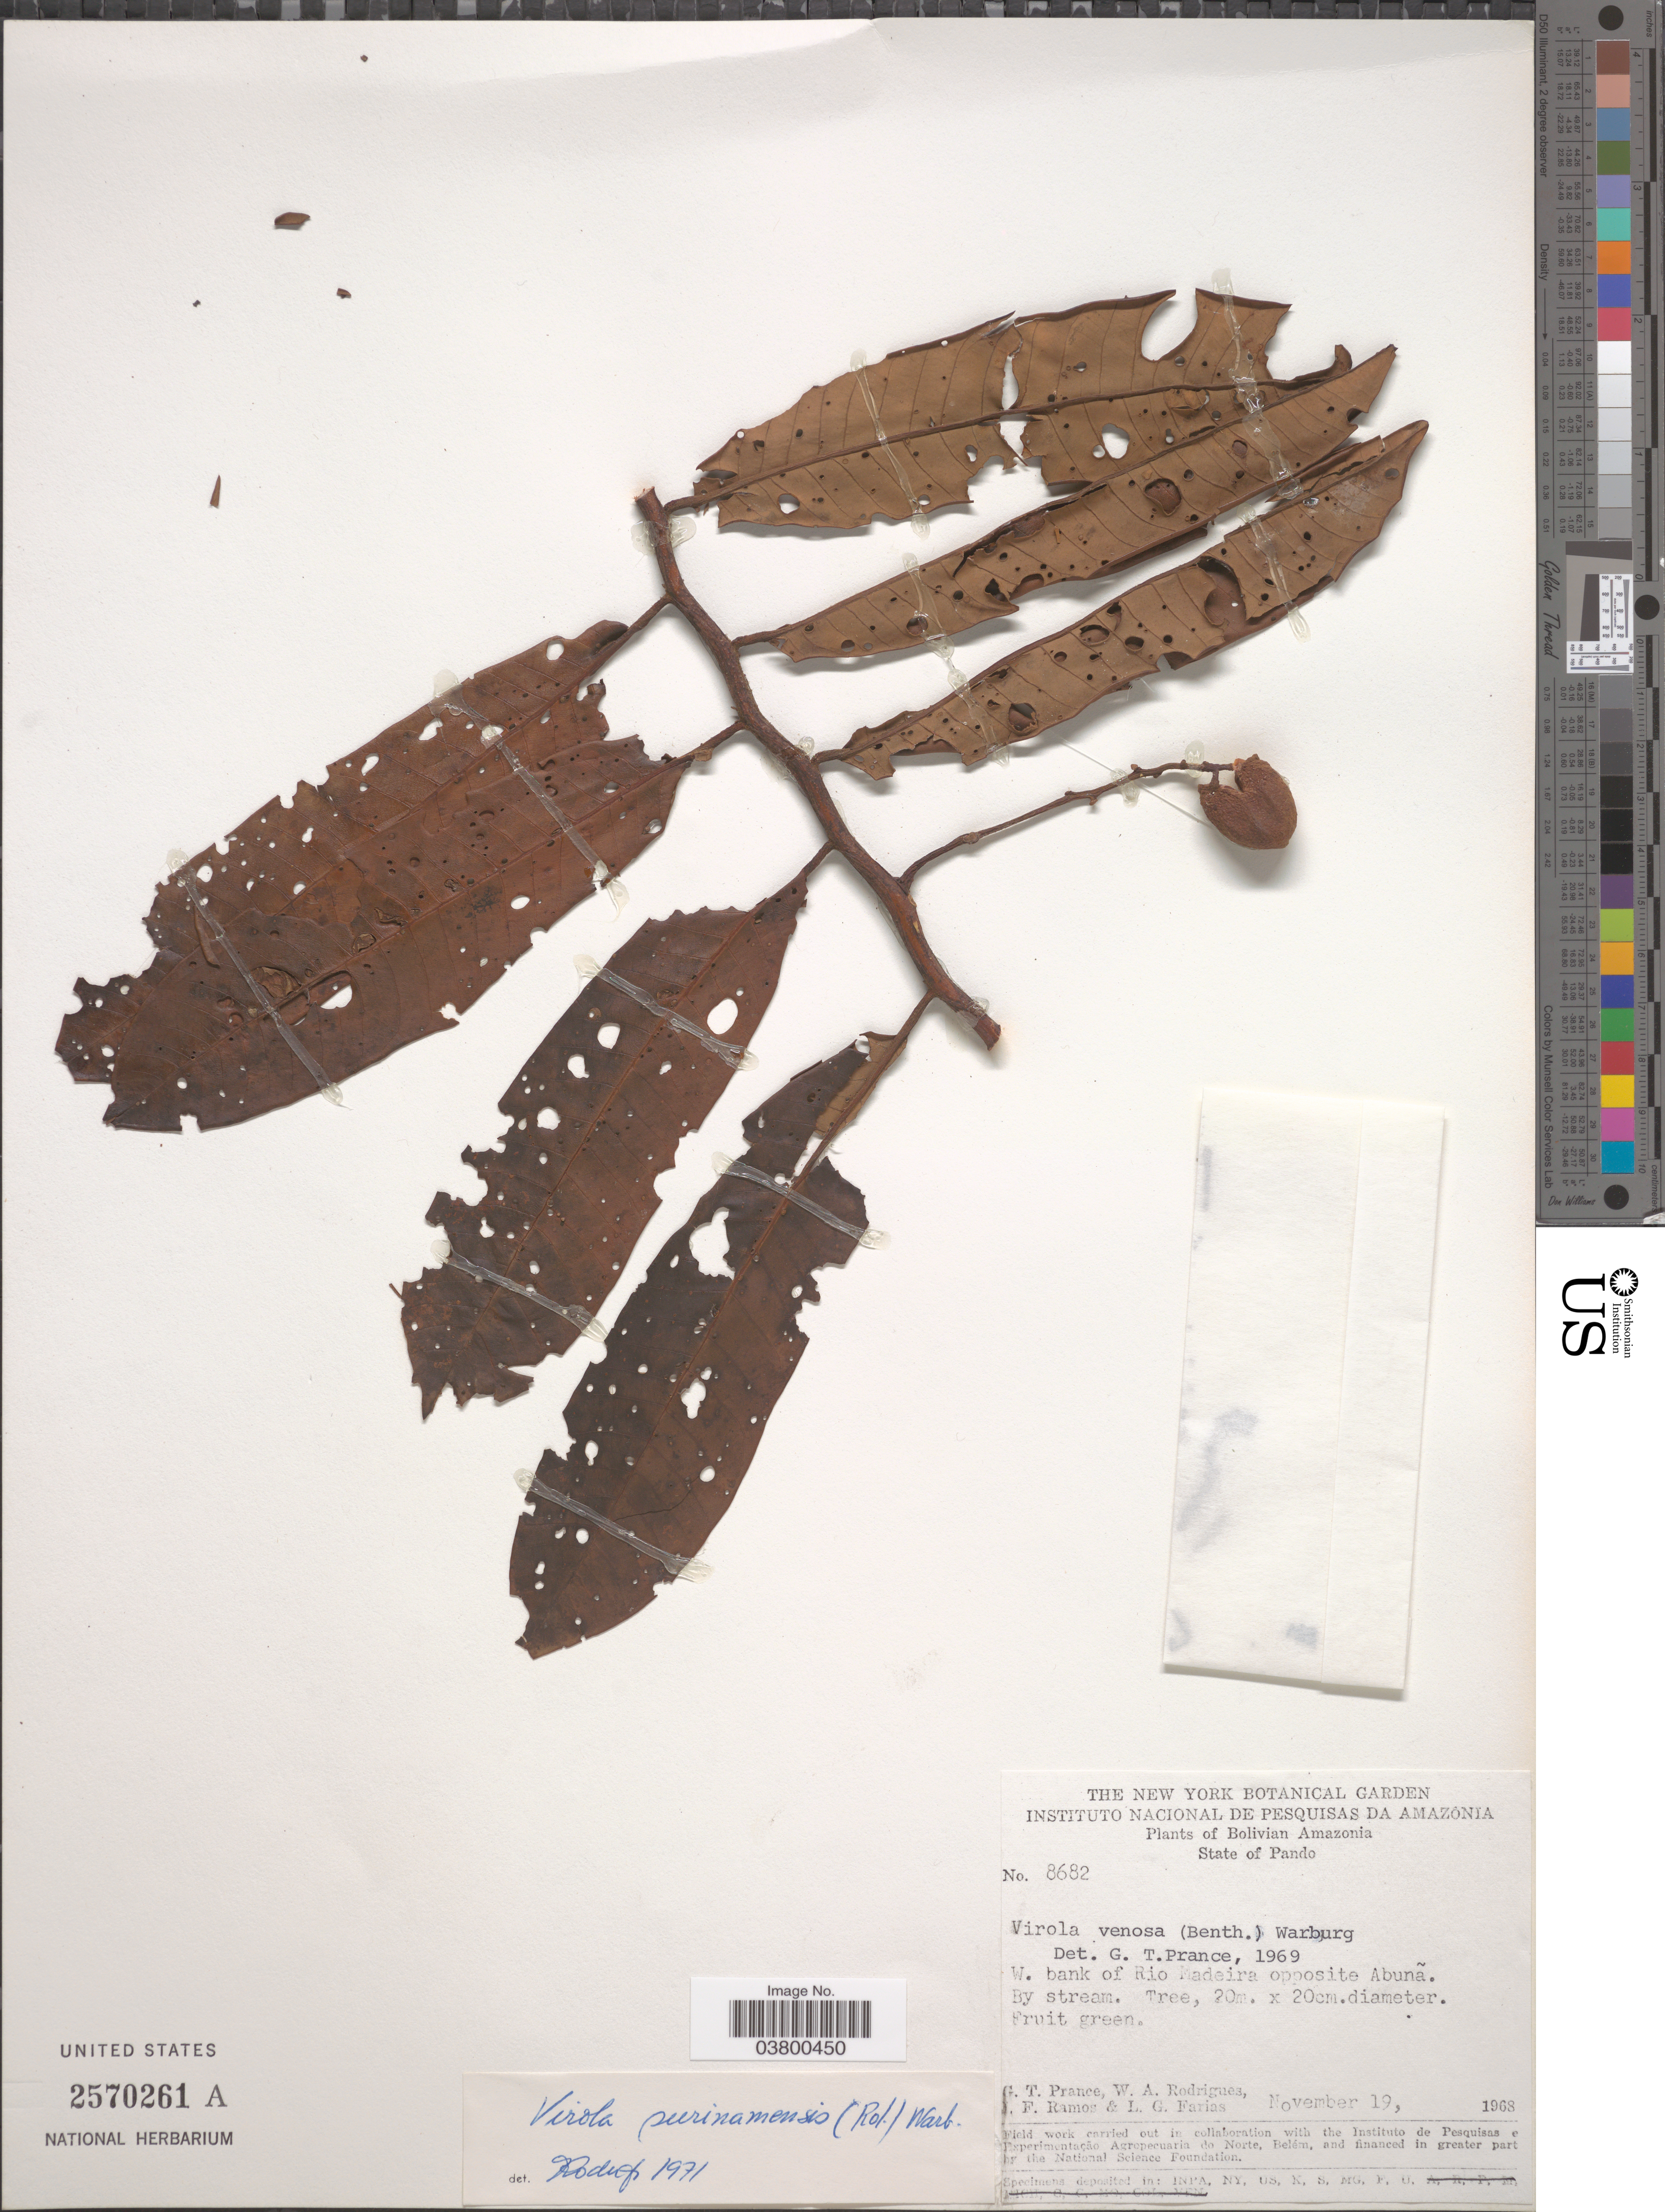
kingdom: Plantae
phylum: Tracheophyta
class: Magnoliopsida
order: Magnoliales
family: Myristicaceae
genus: Virola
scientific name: Virola surinamensis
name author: (Rol.) Warb.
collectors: G. T. Prance, W. A. Rodrigues, J. F. Ramos & L. G. Farias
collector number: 8682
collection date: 1968-11-19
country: Bolivia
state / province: Pando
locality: Bolivian Amazonia. W. bank of Rio Madeira opposite Abuña.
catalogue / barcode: US 2570261A